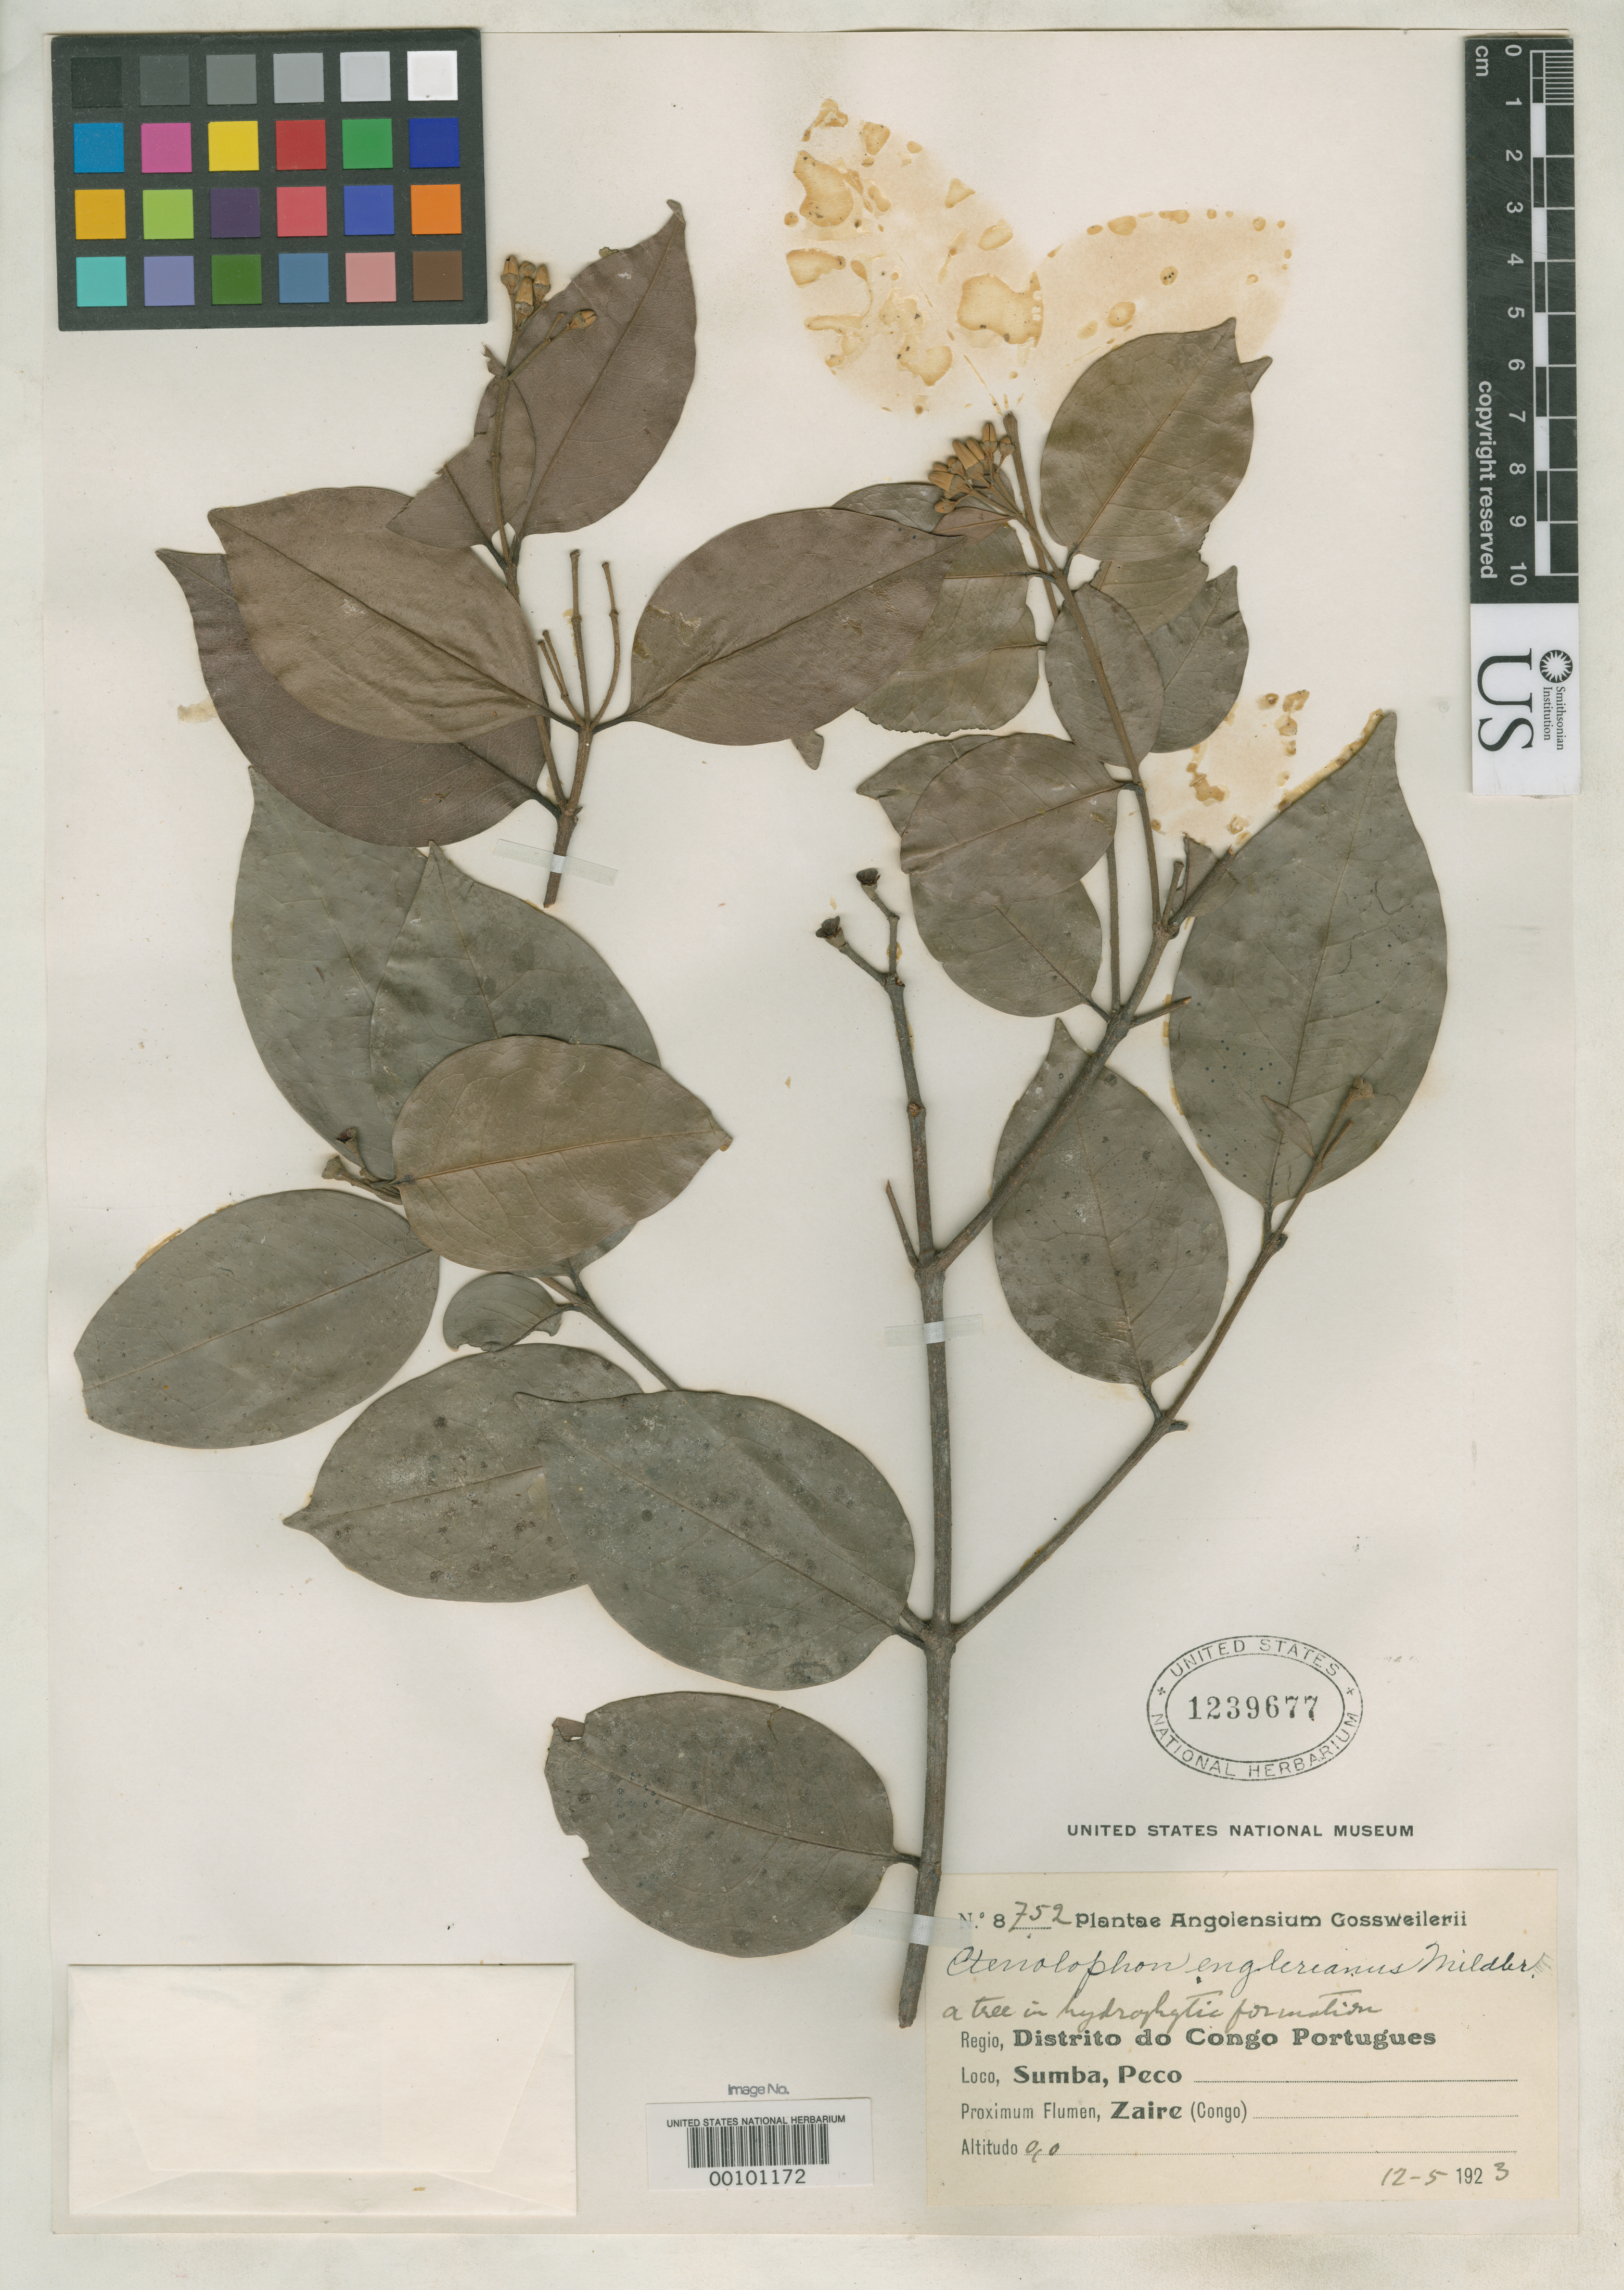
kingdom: Plantae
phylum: Tracheophyta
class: Magnoliopsida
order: Malpighiales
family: Ctenolophonaceae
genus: Ctenolophon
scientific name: Ctenolophon englerianus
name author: Mildbr.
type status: Isotype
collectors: J. Gossweiler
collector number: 8752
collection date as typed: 12 May 1923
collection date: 1923-05-12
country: Angola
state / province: Cabinda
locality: Sumba. Congo.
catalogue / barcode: US 1239677